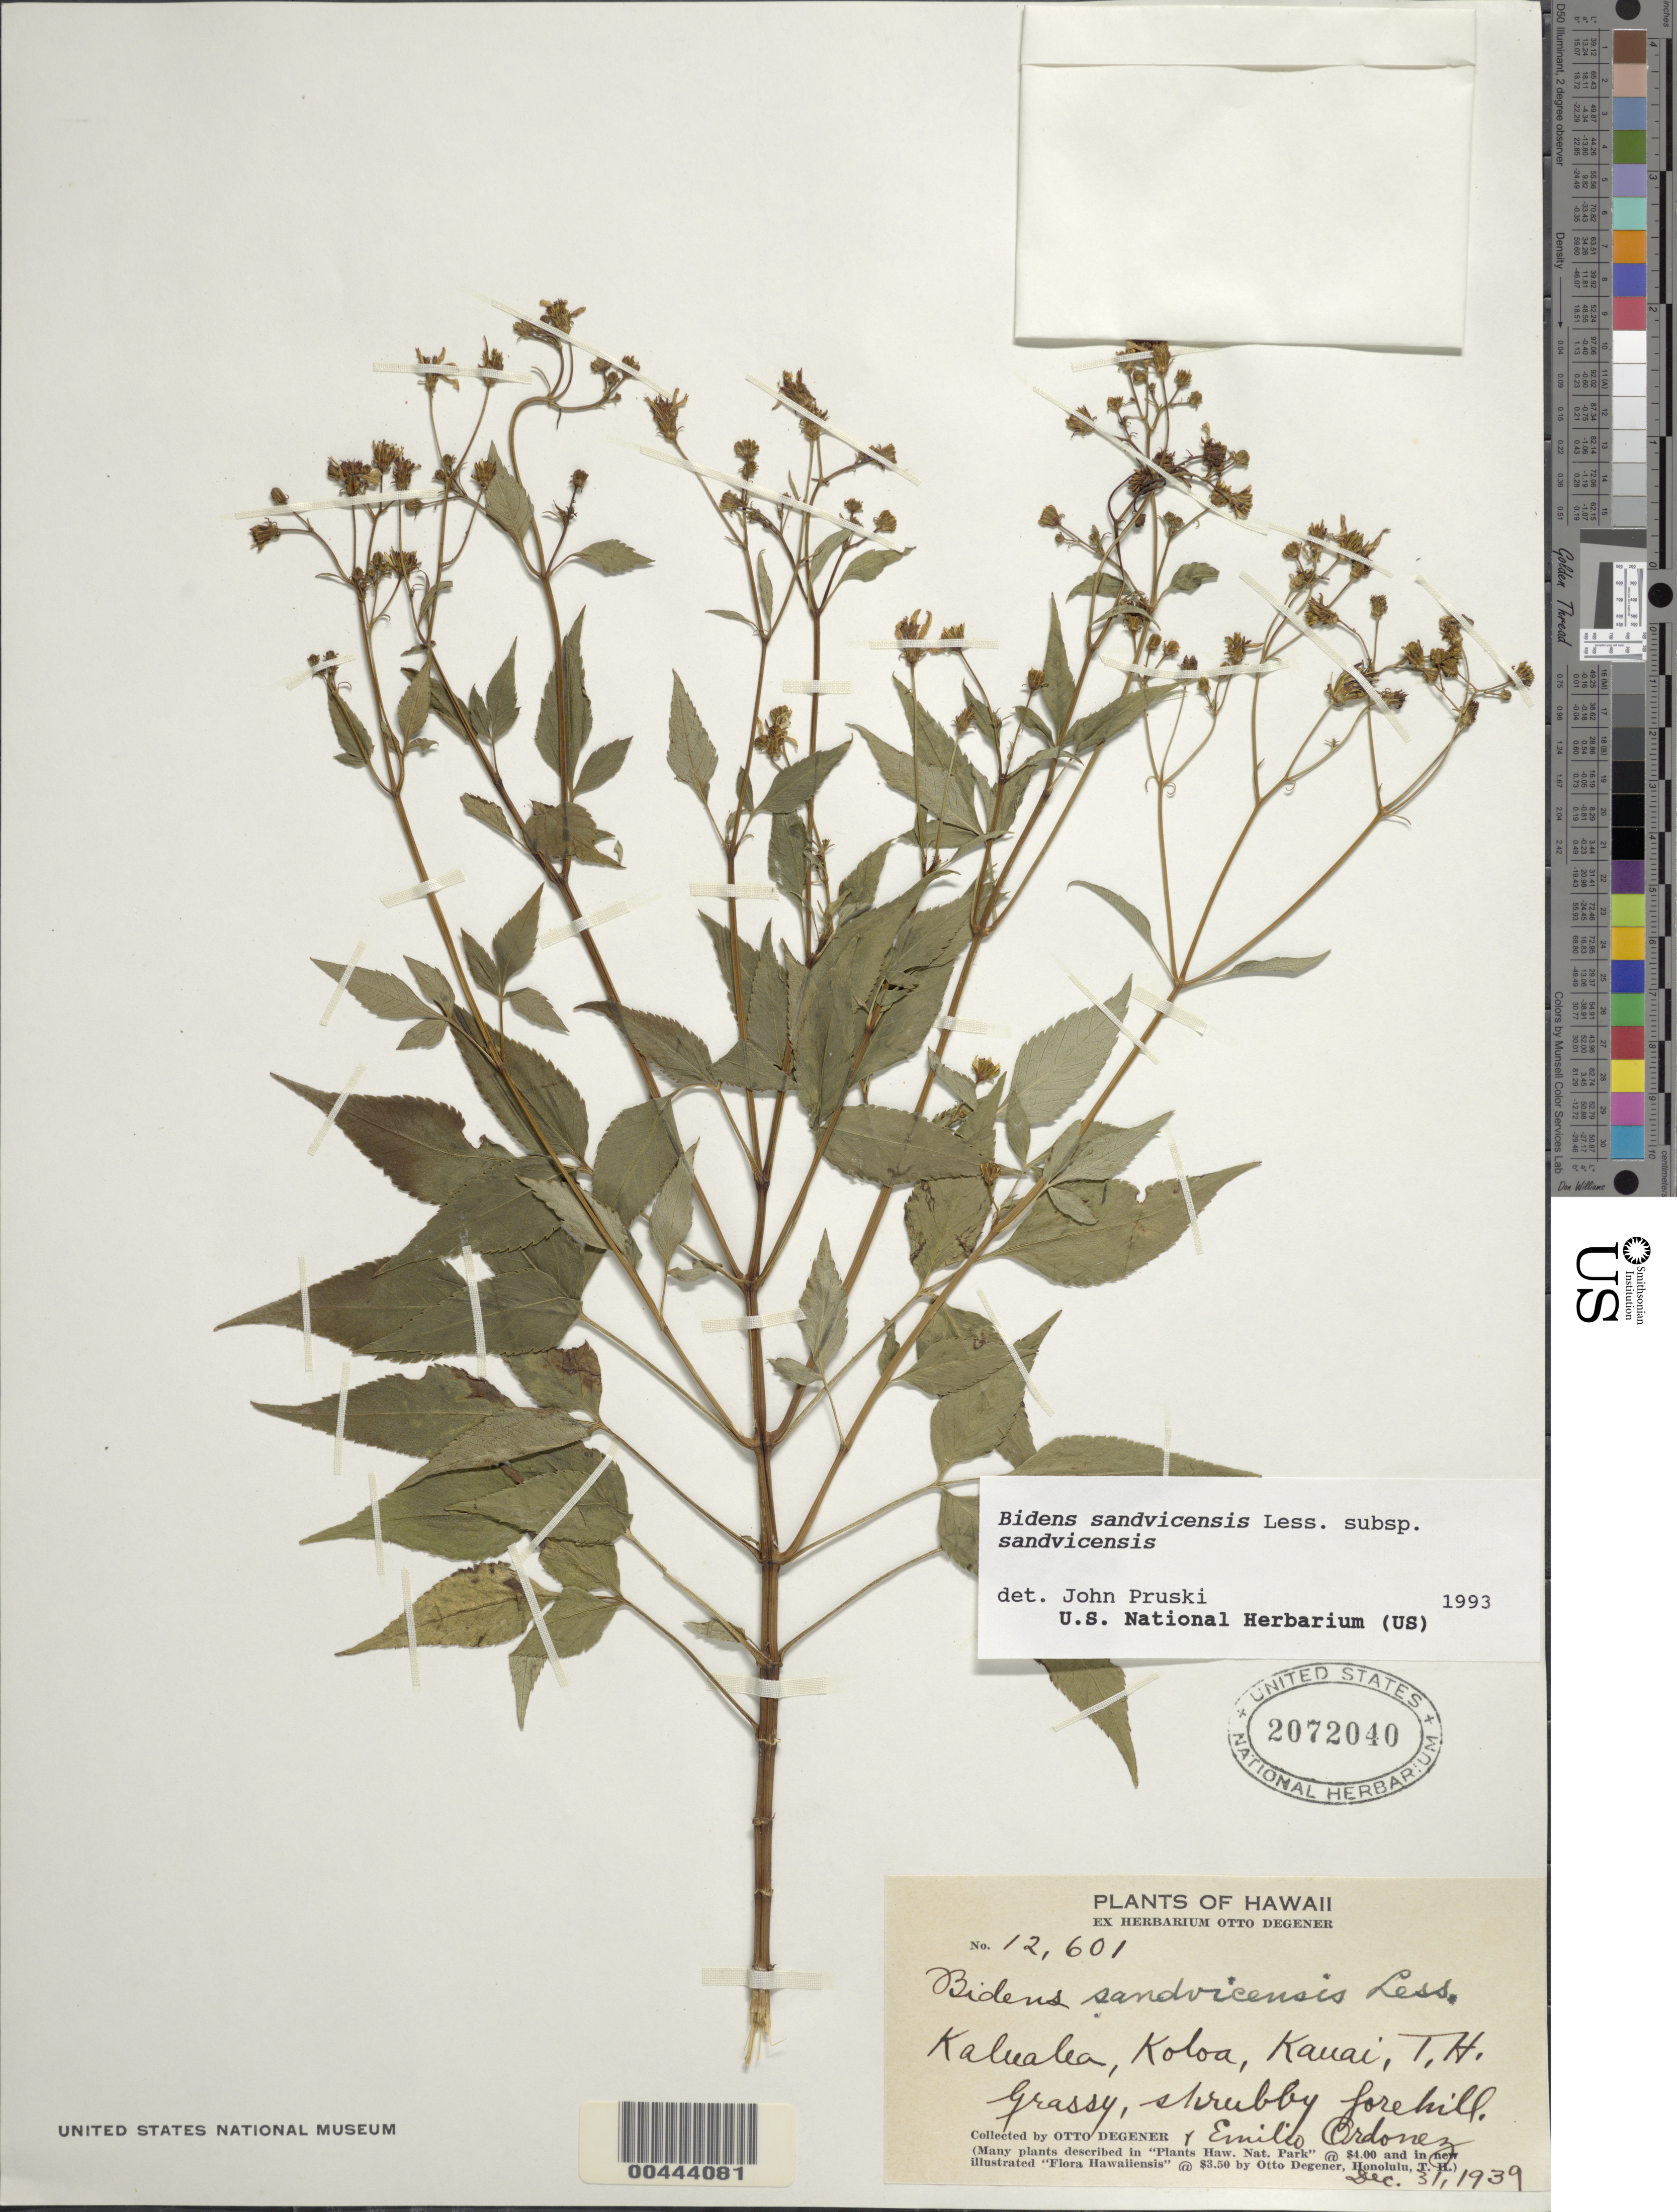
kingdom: Plantae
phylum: Tracheophyta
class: Magnoliopsida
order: Asterales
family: Asteraceae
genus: Bidens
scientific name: Bidens sandvicensis subsp. sandvicensis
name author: Less.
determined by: Pruski, J. F.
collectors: O. Degener & E. Ordonez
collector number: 12601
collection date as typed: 31 Dec 1939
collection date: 1939-12-31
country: United States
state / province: Hawaii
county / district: Kauai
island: Kaua'i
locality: Kalualea, Koloa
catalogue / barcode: US 2072040